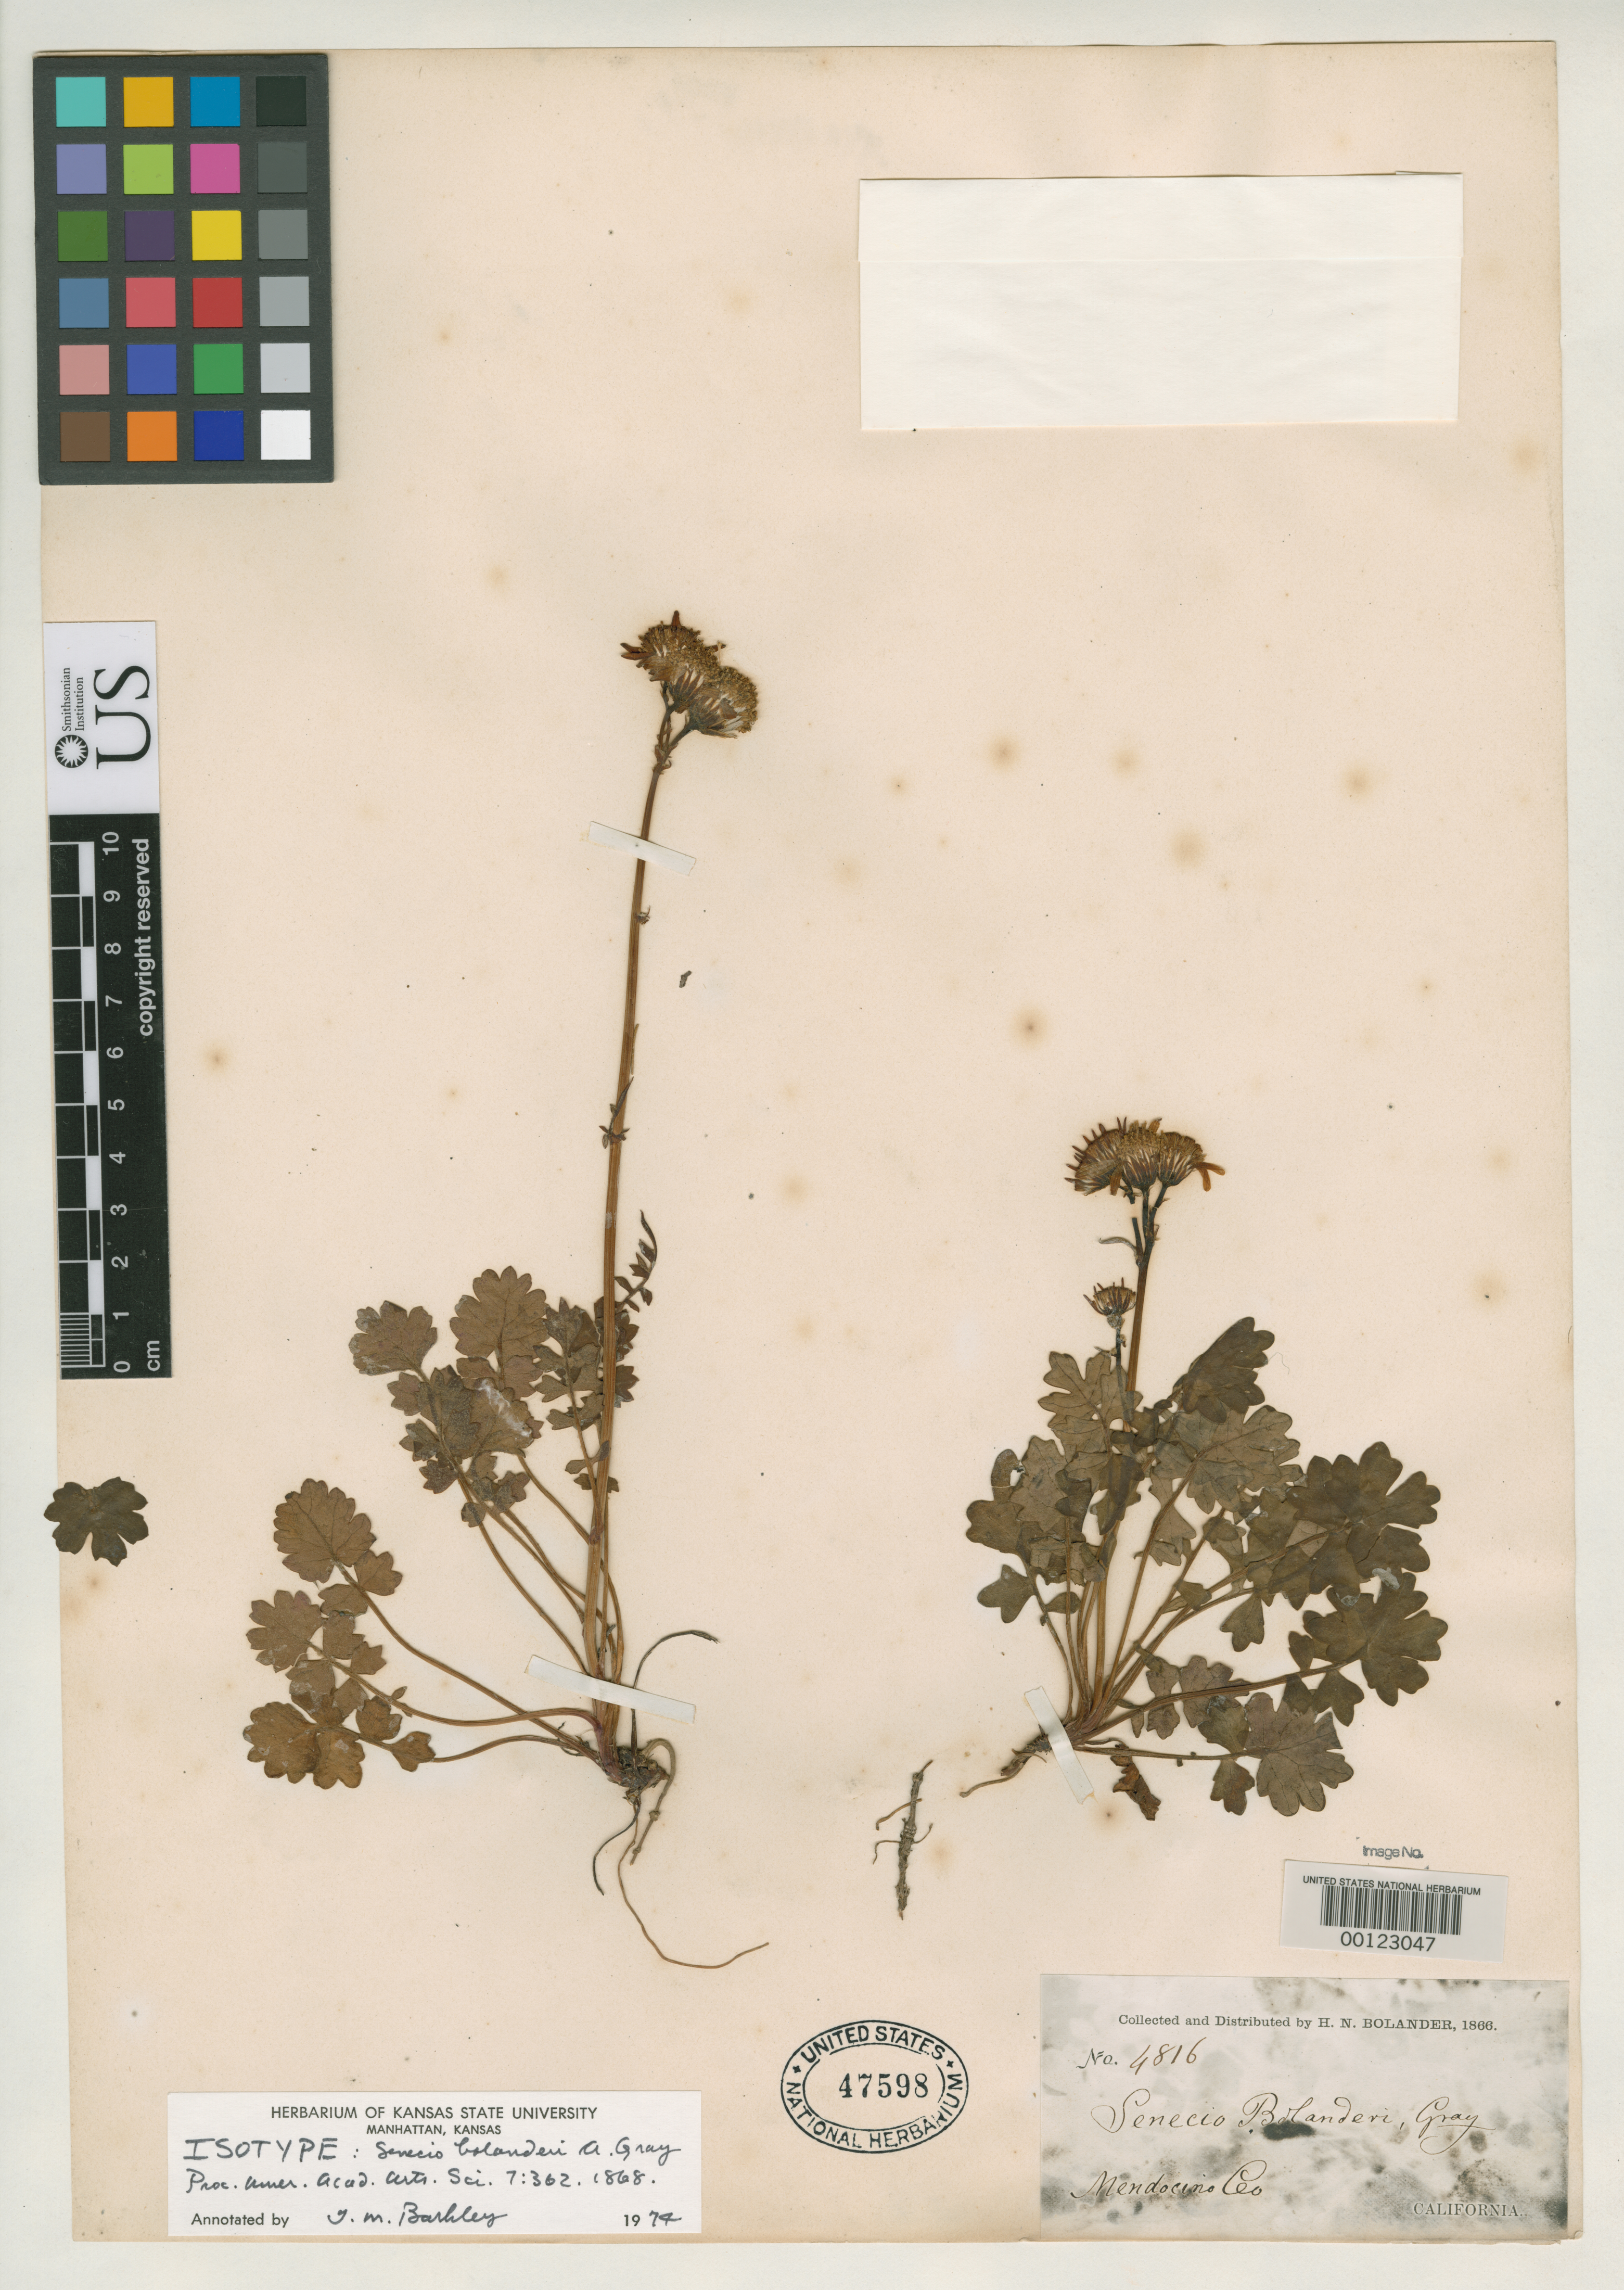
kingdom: Plantae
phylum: Tracheophyta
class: Magnoliopsida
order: Asterales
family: Asteraceae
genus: Senecio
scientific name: Senecio bolanderi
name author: A. Gray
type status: Isotype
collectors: H. Bolander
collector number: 4816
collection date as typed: May 1866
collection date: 1866-05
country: United States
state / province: California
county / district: Mendocino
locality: Sandstone bluffs at mouth of the river below Mendocino City.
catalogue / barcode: US 47598